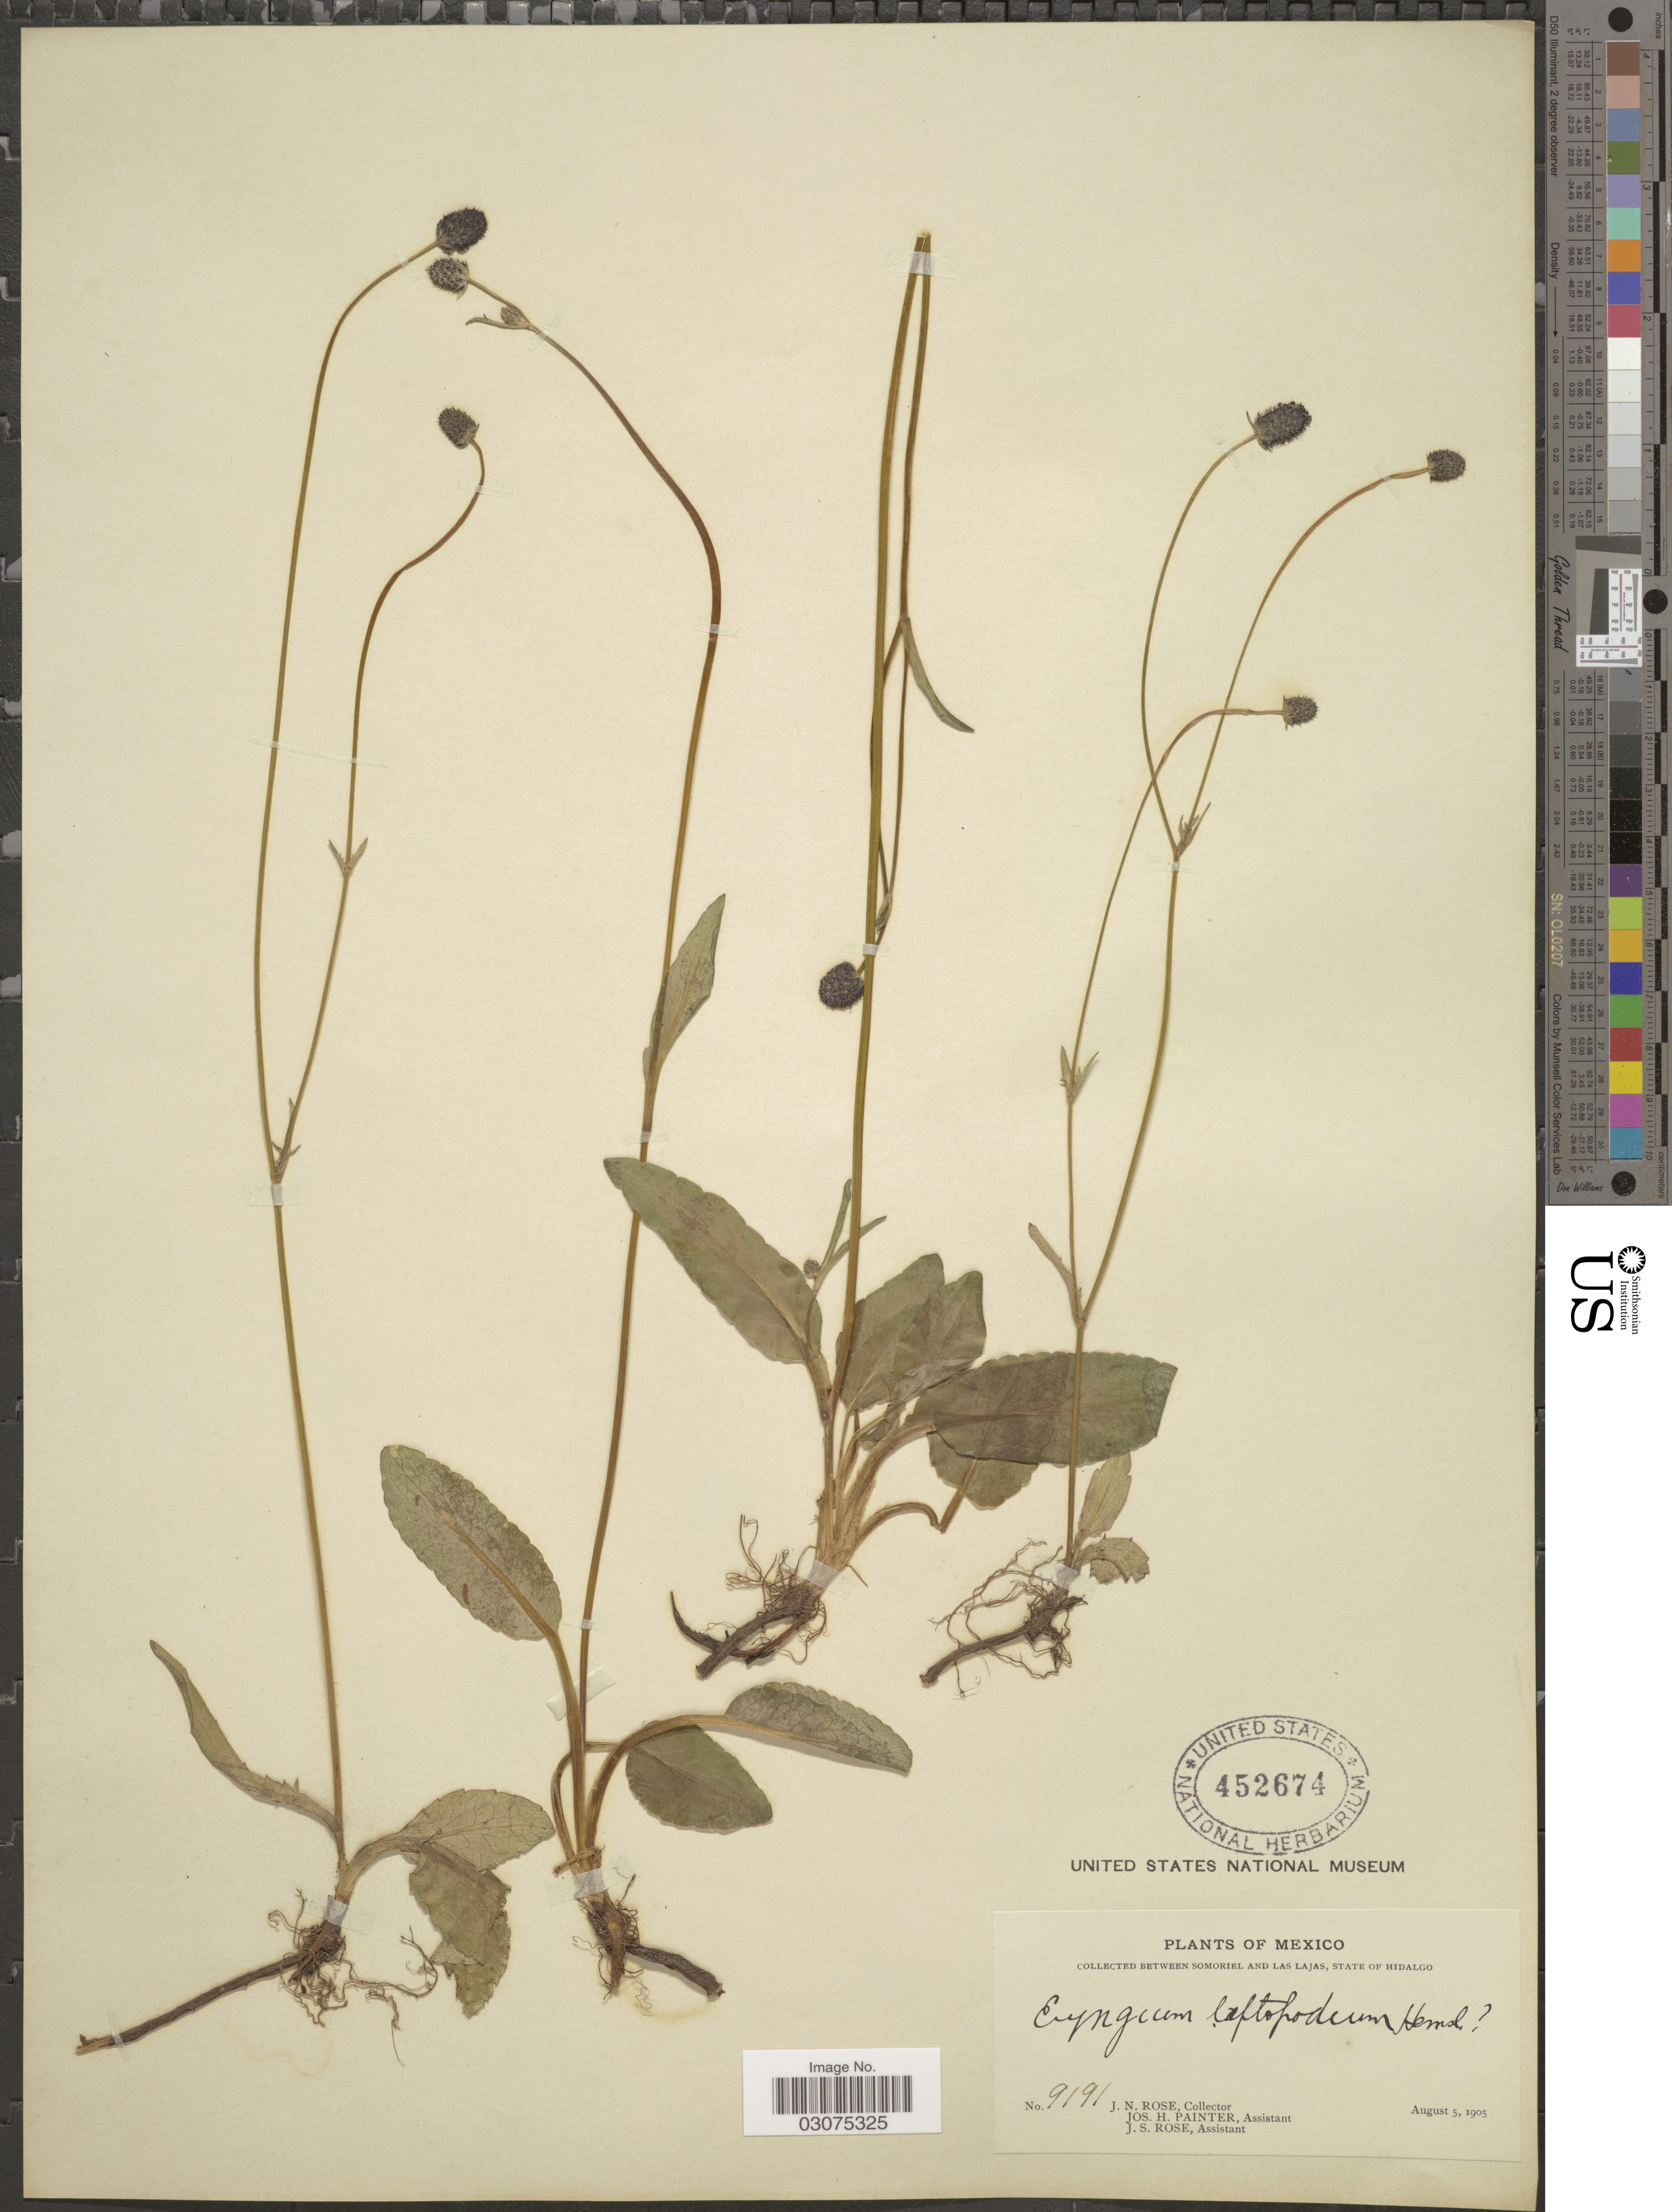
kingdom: Plantae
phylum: Tracheophyta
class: Magnoliopsida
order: Apiales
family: Apiaceae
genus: Eryngium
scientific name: Eryngium bonplandii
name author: F. Delaroche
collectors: J. N. Rose, J. H. Painter & J. S. Rose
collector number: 9191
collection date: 1905-08-05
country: Mexico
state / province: Hidalgo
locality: Between Somoriel and Las Lajas.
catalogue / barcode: US 452674